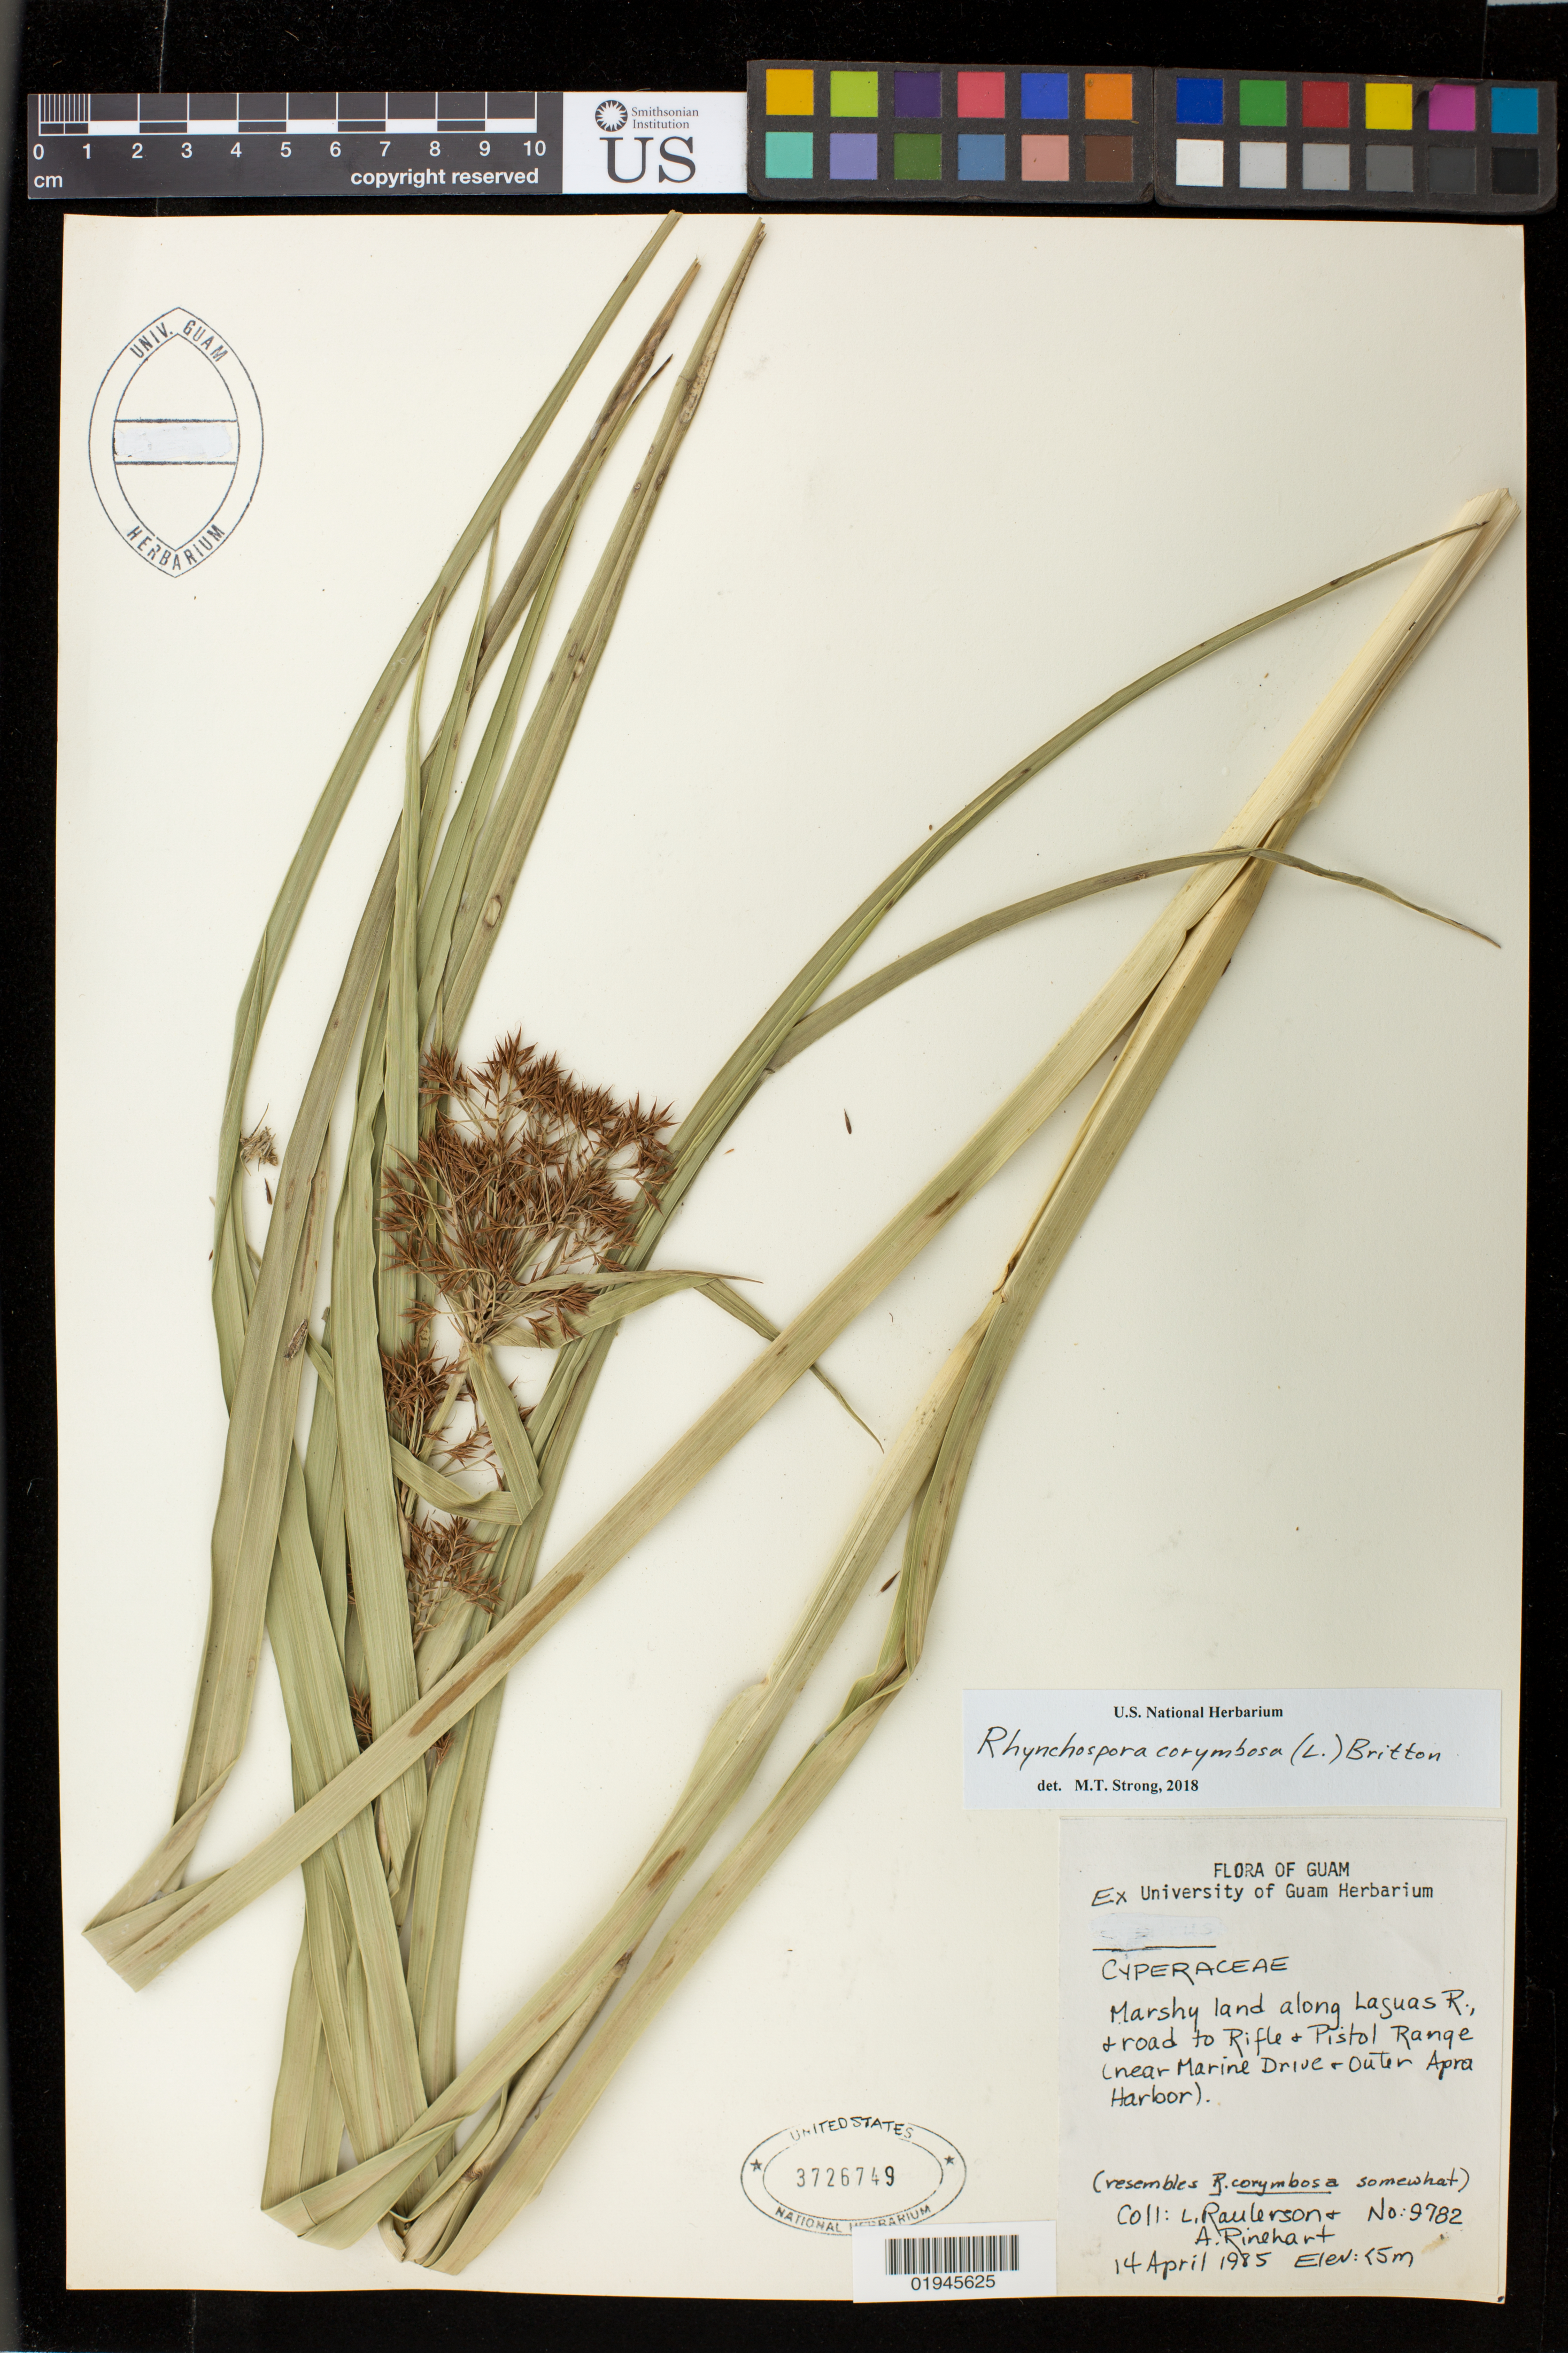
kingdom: Plantae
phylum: Tracheophyta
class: Liliopsida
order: Poales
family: Cyperaceae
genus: Rhynchospora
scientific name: Rhynchospora corymbosa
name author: (L.) Britton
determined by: Strong, Mark T., (BOT), Smithsonian Institution - National Museum of Natural History (UNITED STATES)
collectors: L. Raulerson & A. Rinehart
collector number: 9782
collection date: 1985-04-14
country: Guam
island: Guam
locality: Along Laguas R. and road to Rifle and Pistol Range (near Marine Drive and Outer Apra Harbor).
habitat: Marshy land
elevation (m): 2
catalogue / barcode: US 3726749